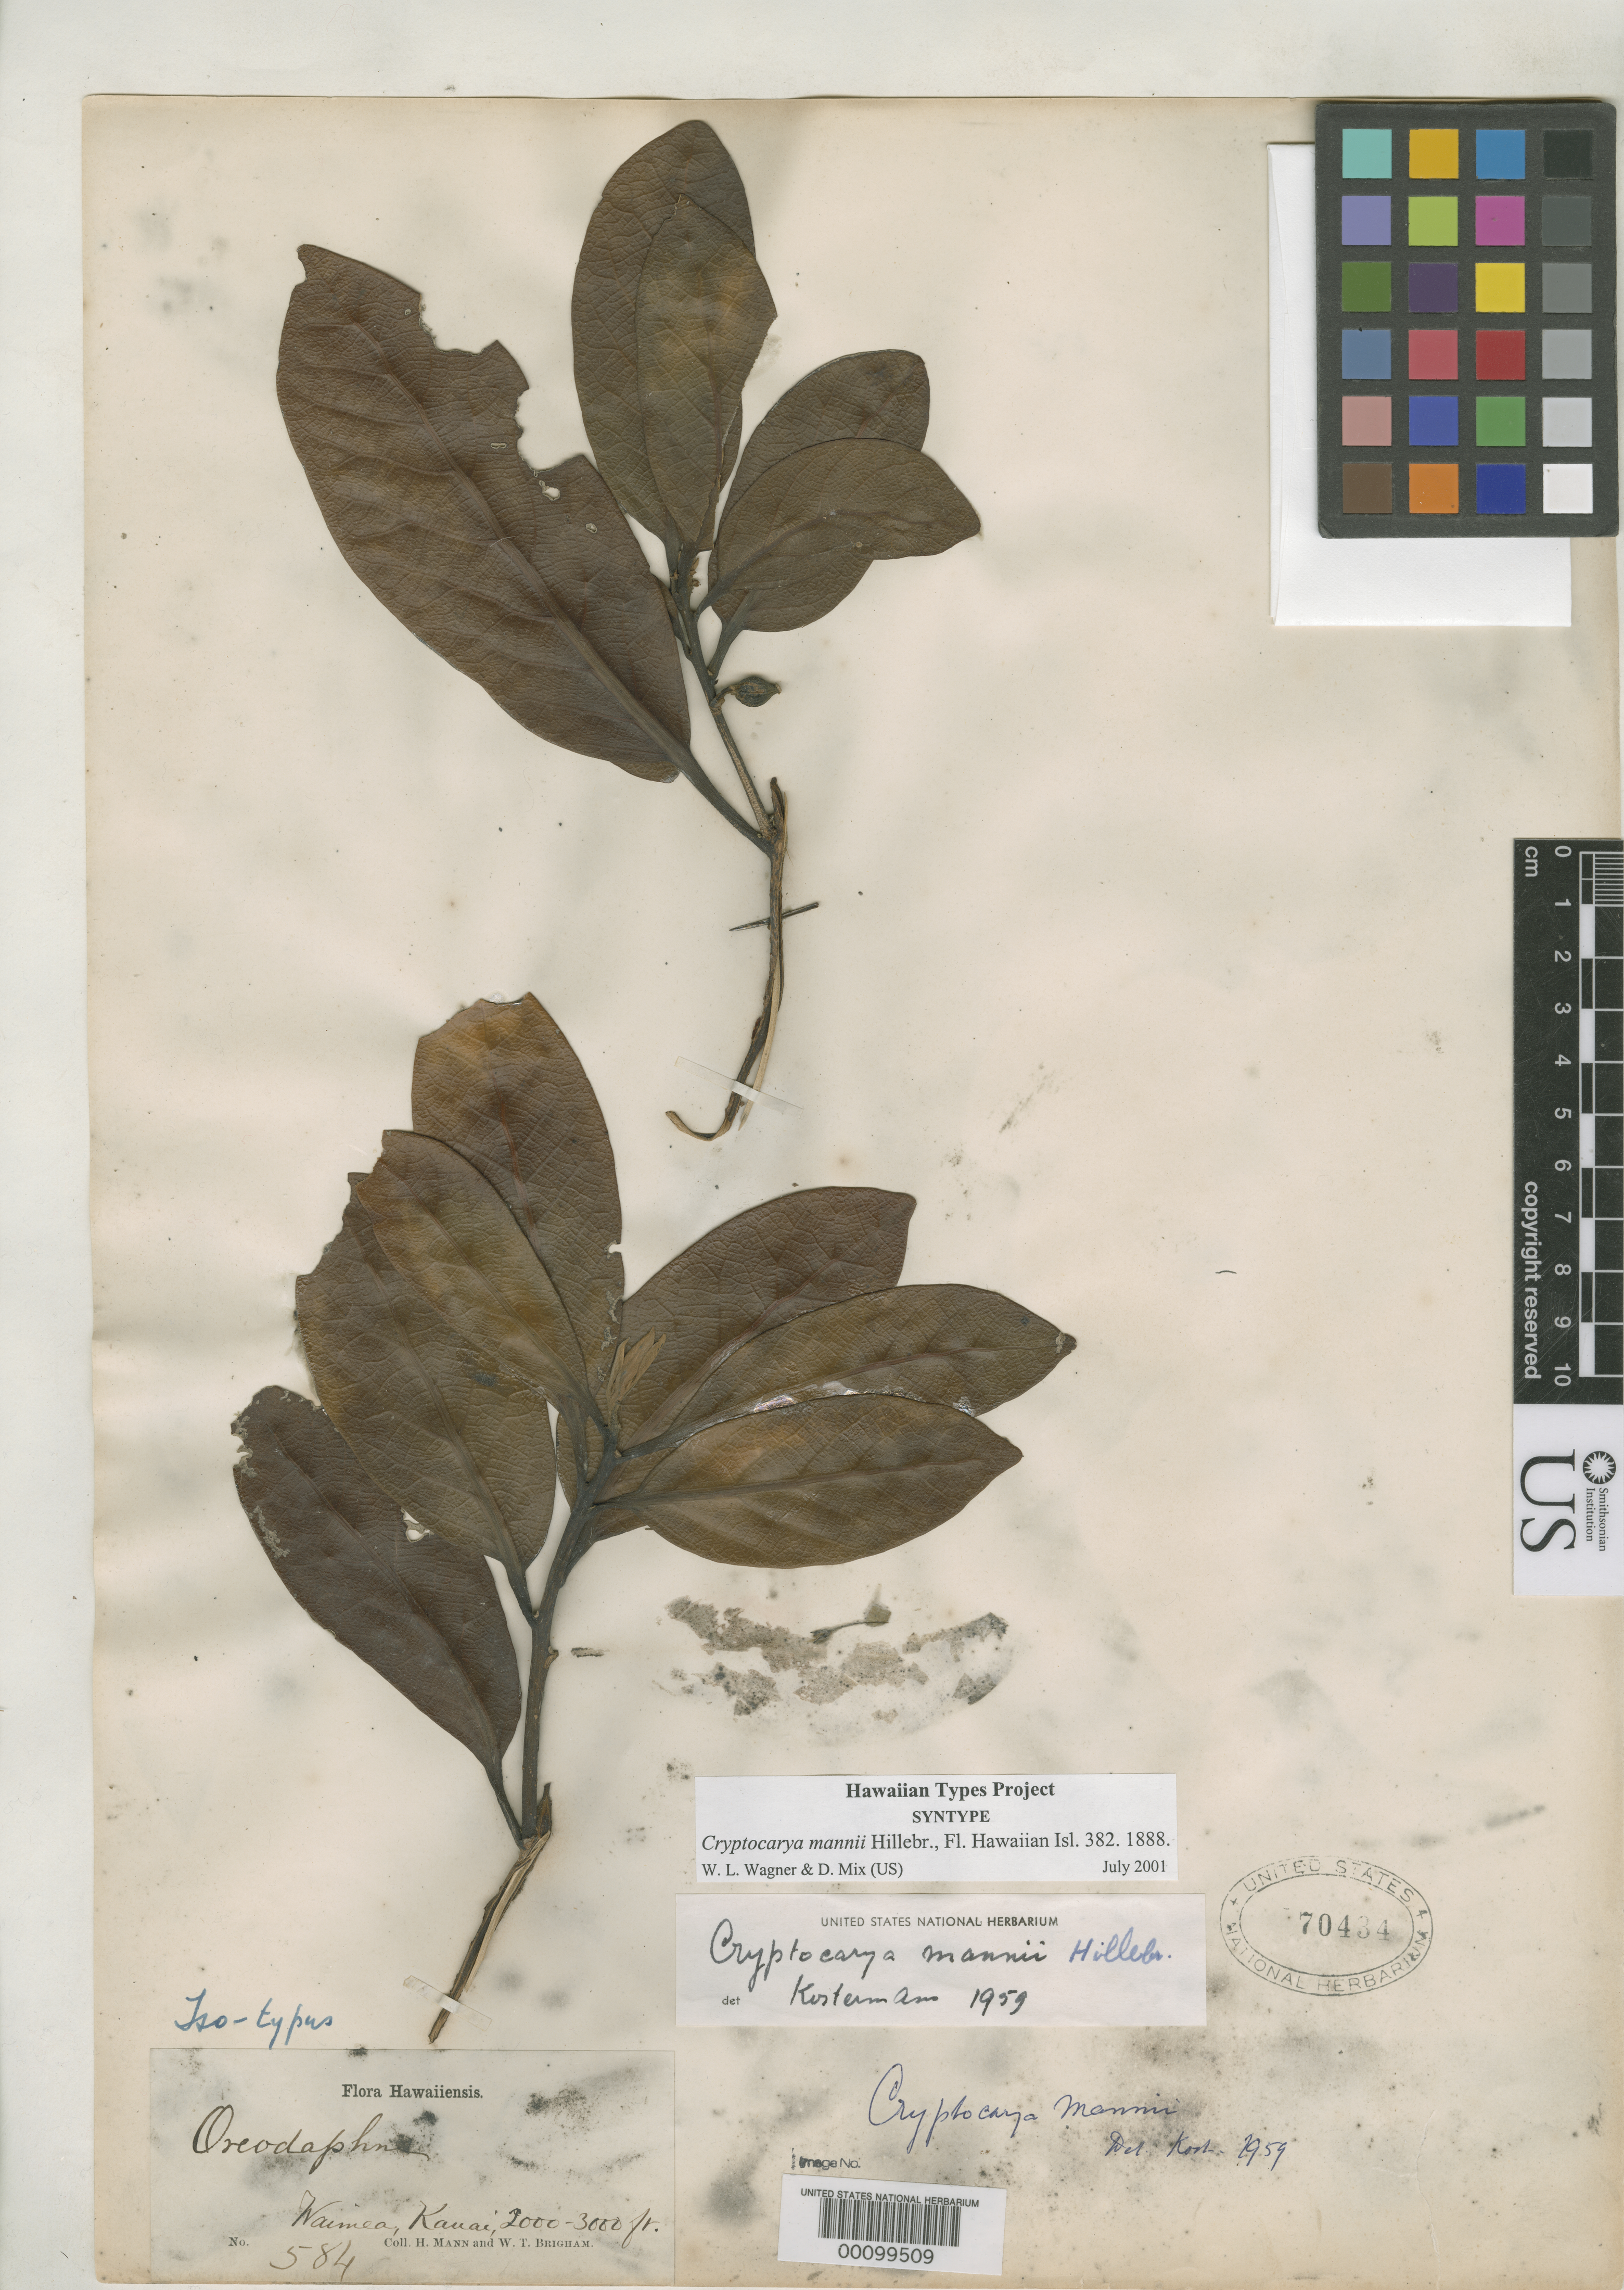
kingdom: Plantae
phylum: Tracheophyta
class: Magnoliopsida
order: Laurales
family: Lauraceae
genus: Cryptocarya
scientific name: Cryptocarya mannii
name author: Hillebr.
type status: Syntype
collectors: H. Mann & W. T. Brigham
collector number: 584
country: United States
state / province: Hawaii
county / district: Kauai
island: Kaua'i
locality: Kauai, Waimea;alt. 2000-3000 Waimea;alt. Ft.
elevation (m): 610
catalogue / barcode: US 70434